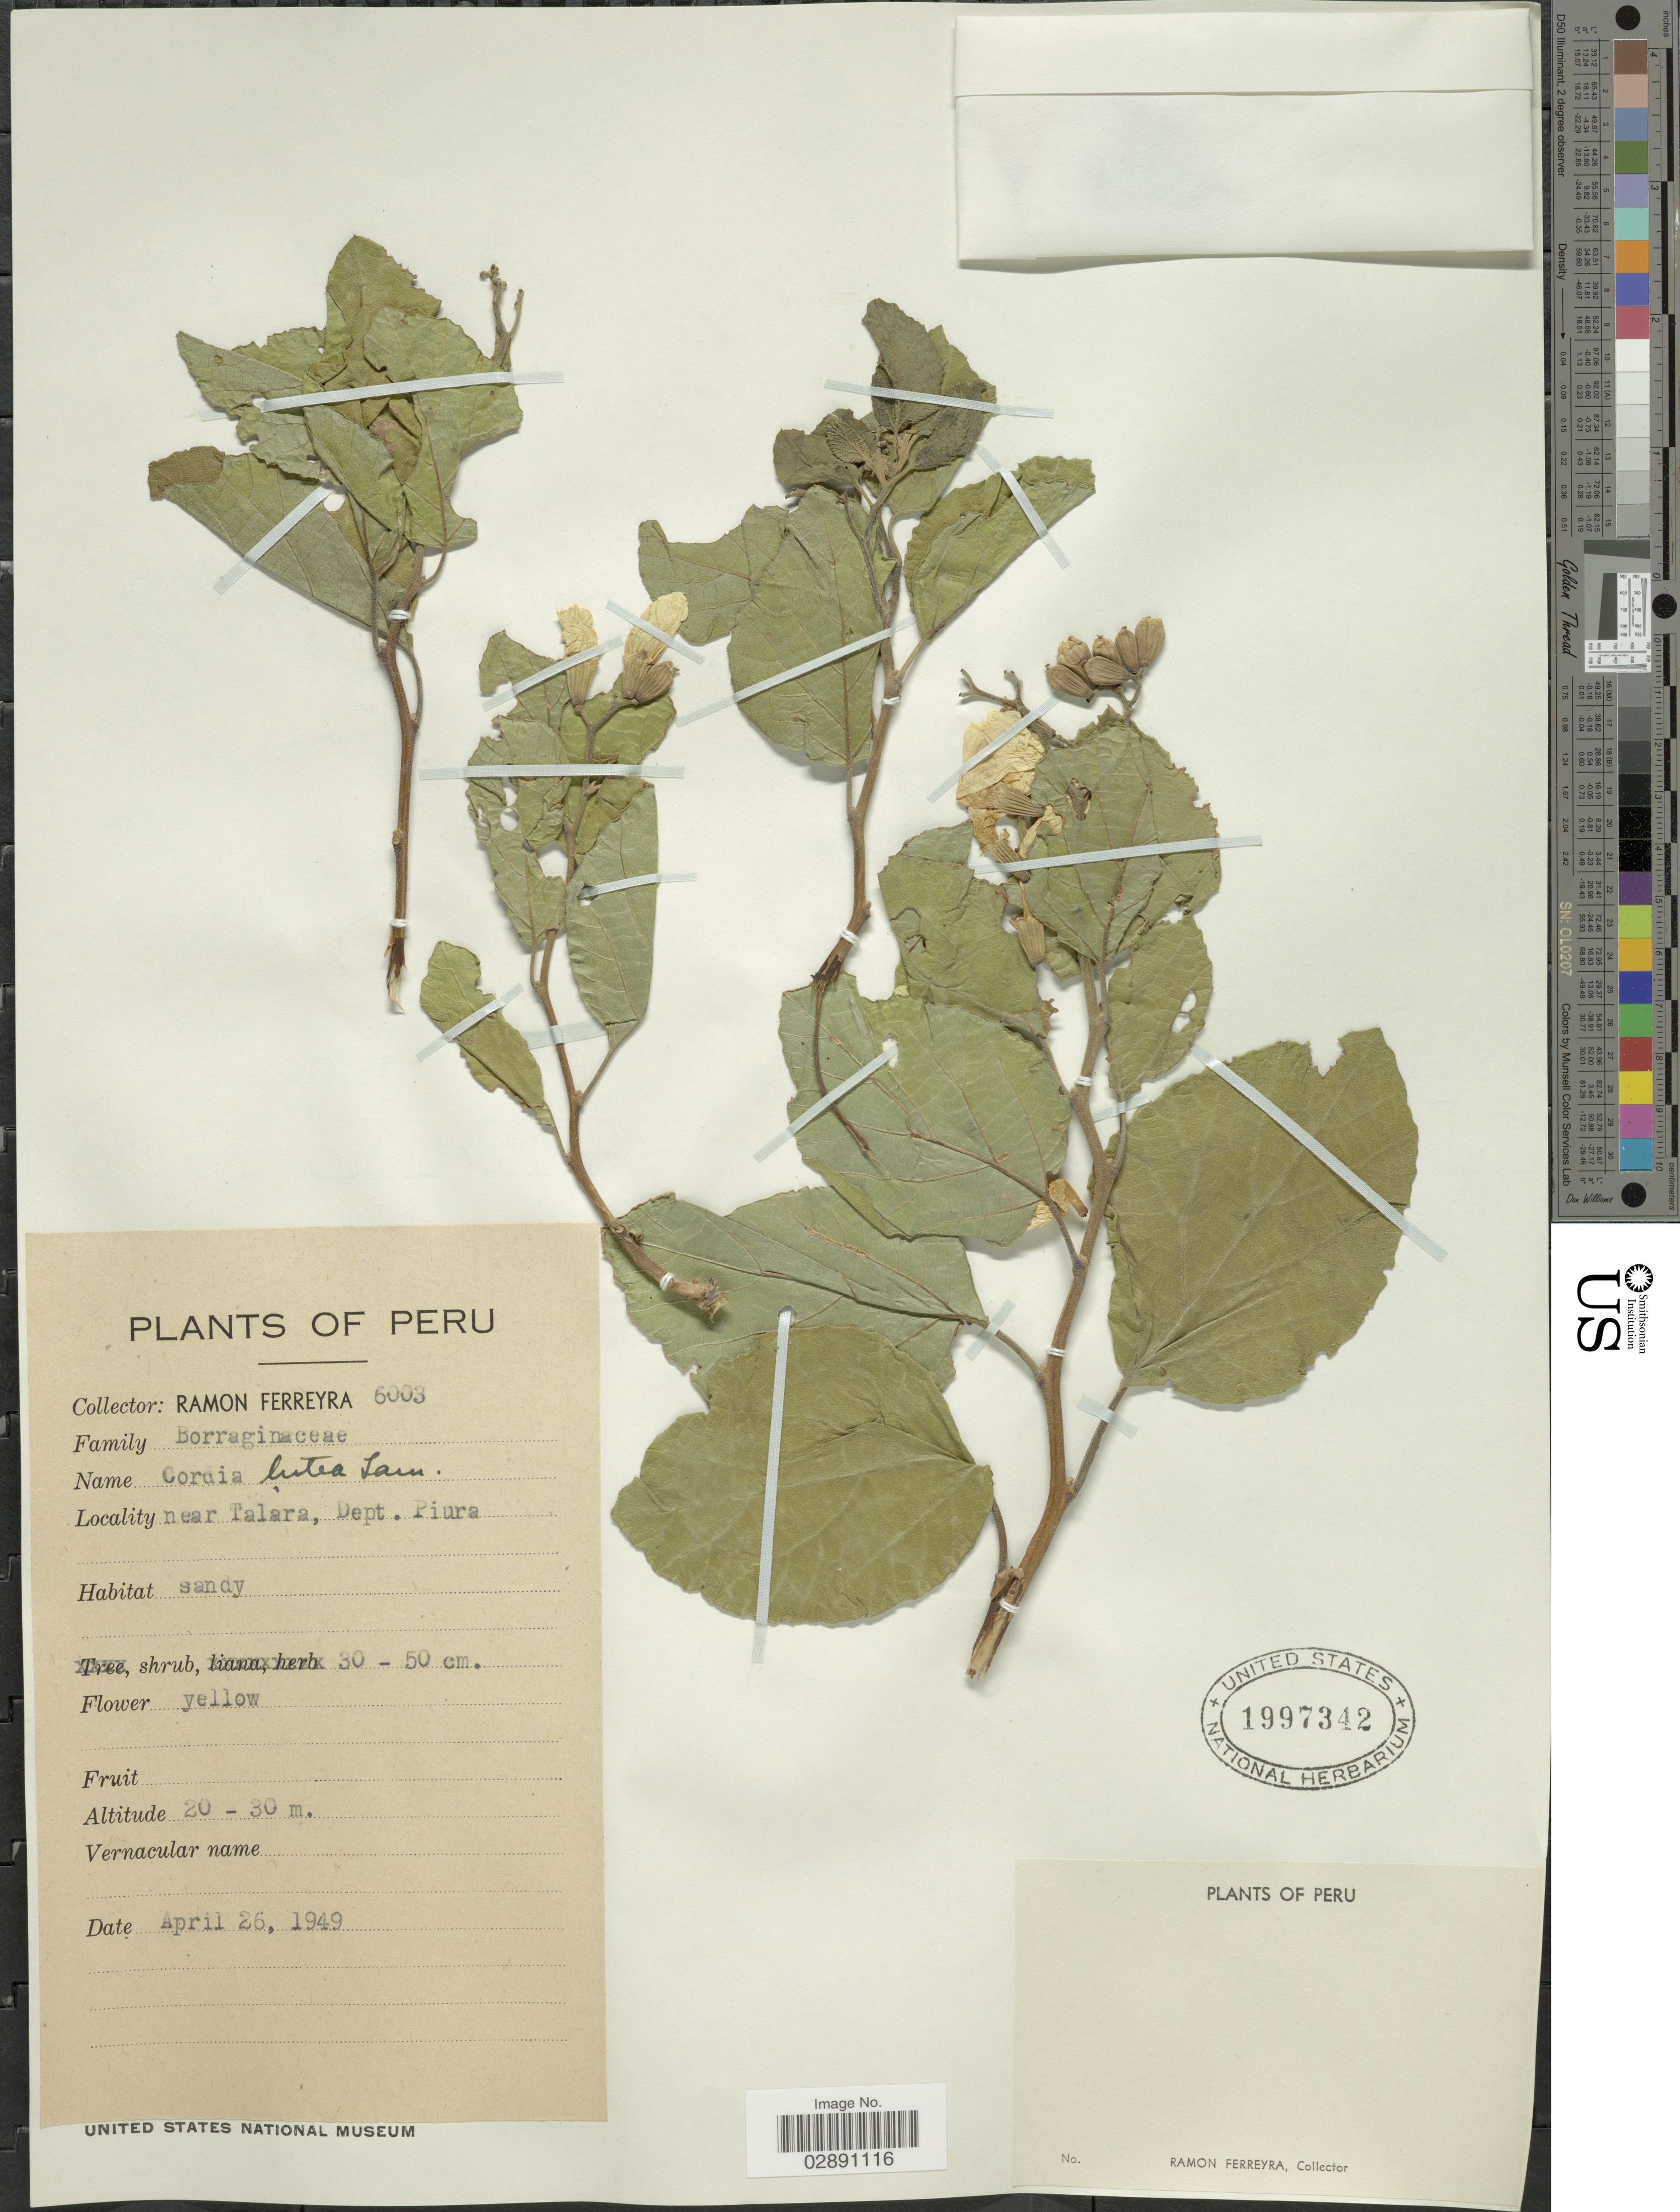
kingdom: Plantae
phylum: Tracheophyta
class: Magnoliopsida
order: Boraginales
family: Cordiaceae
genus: Cordia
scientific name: Cordia lutea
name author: Lam.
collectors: R. A. Ferreyra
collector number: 6003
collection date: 1949-04-26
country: Peru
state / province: Piura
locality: Near Talara, Dept. Piura.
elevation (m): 20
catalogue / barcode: US 1997342